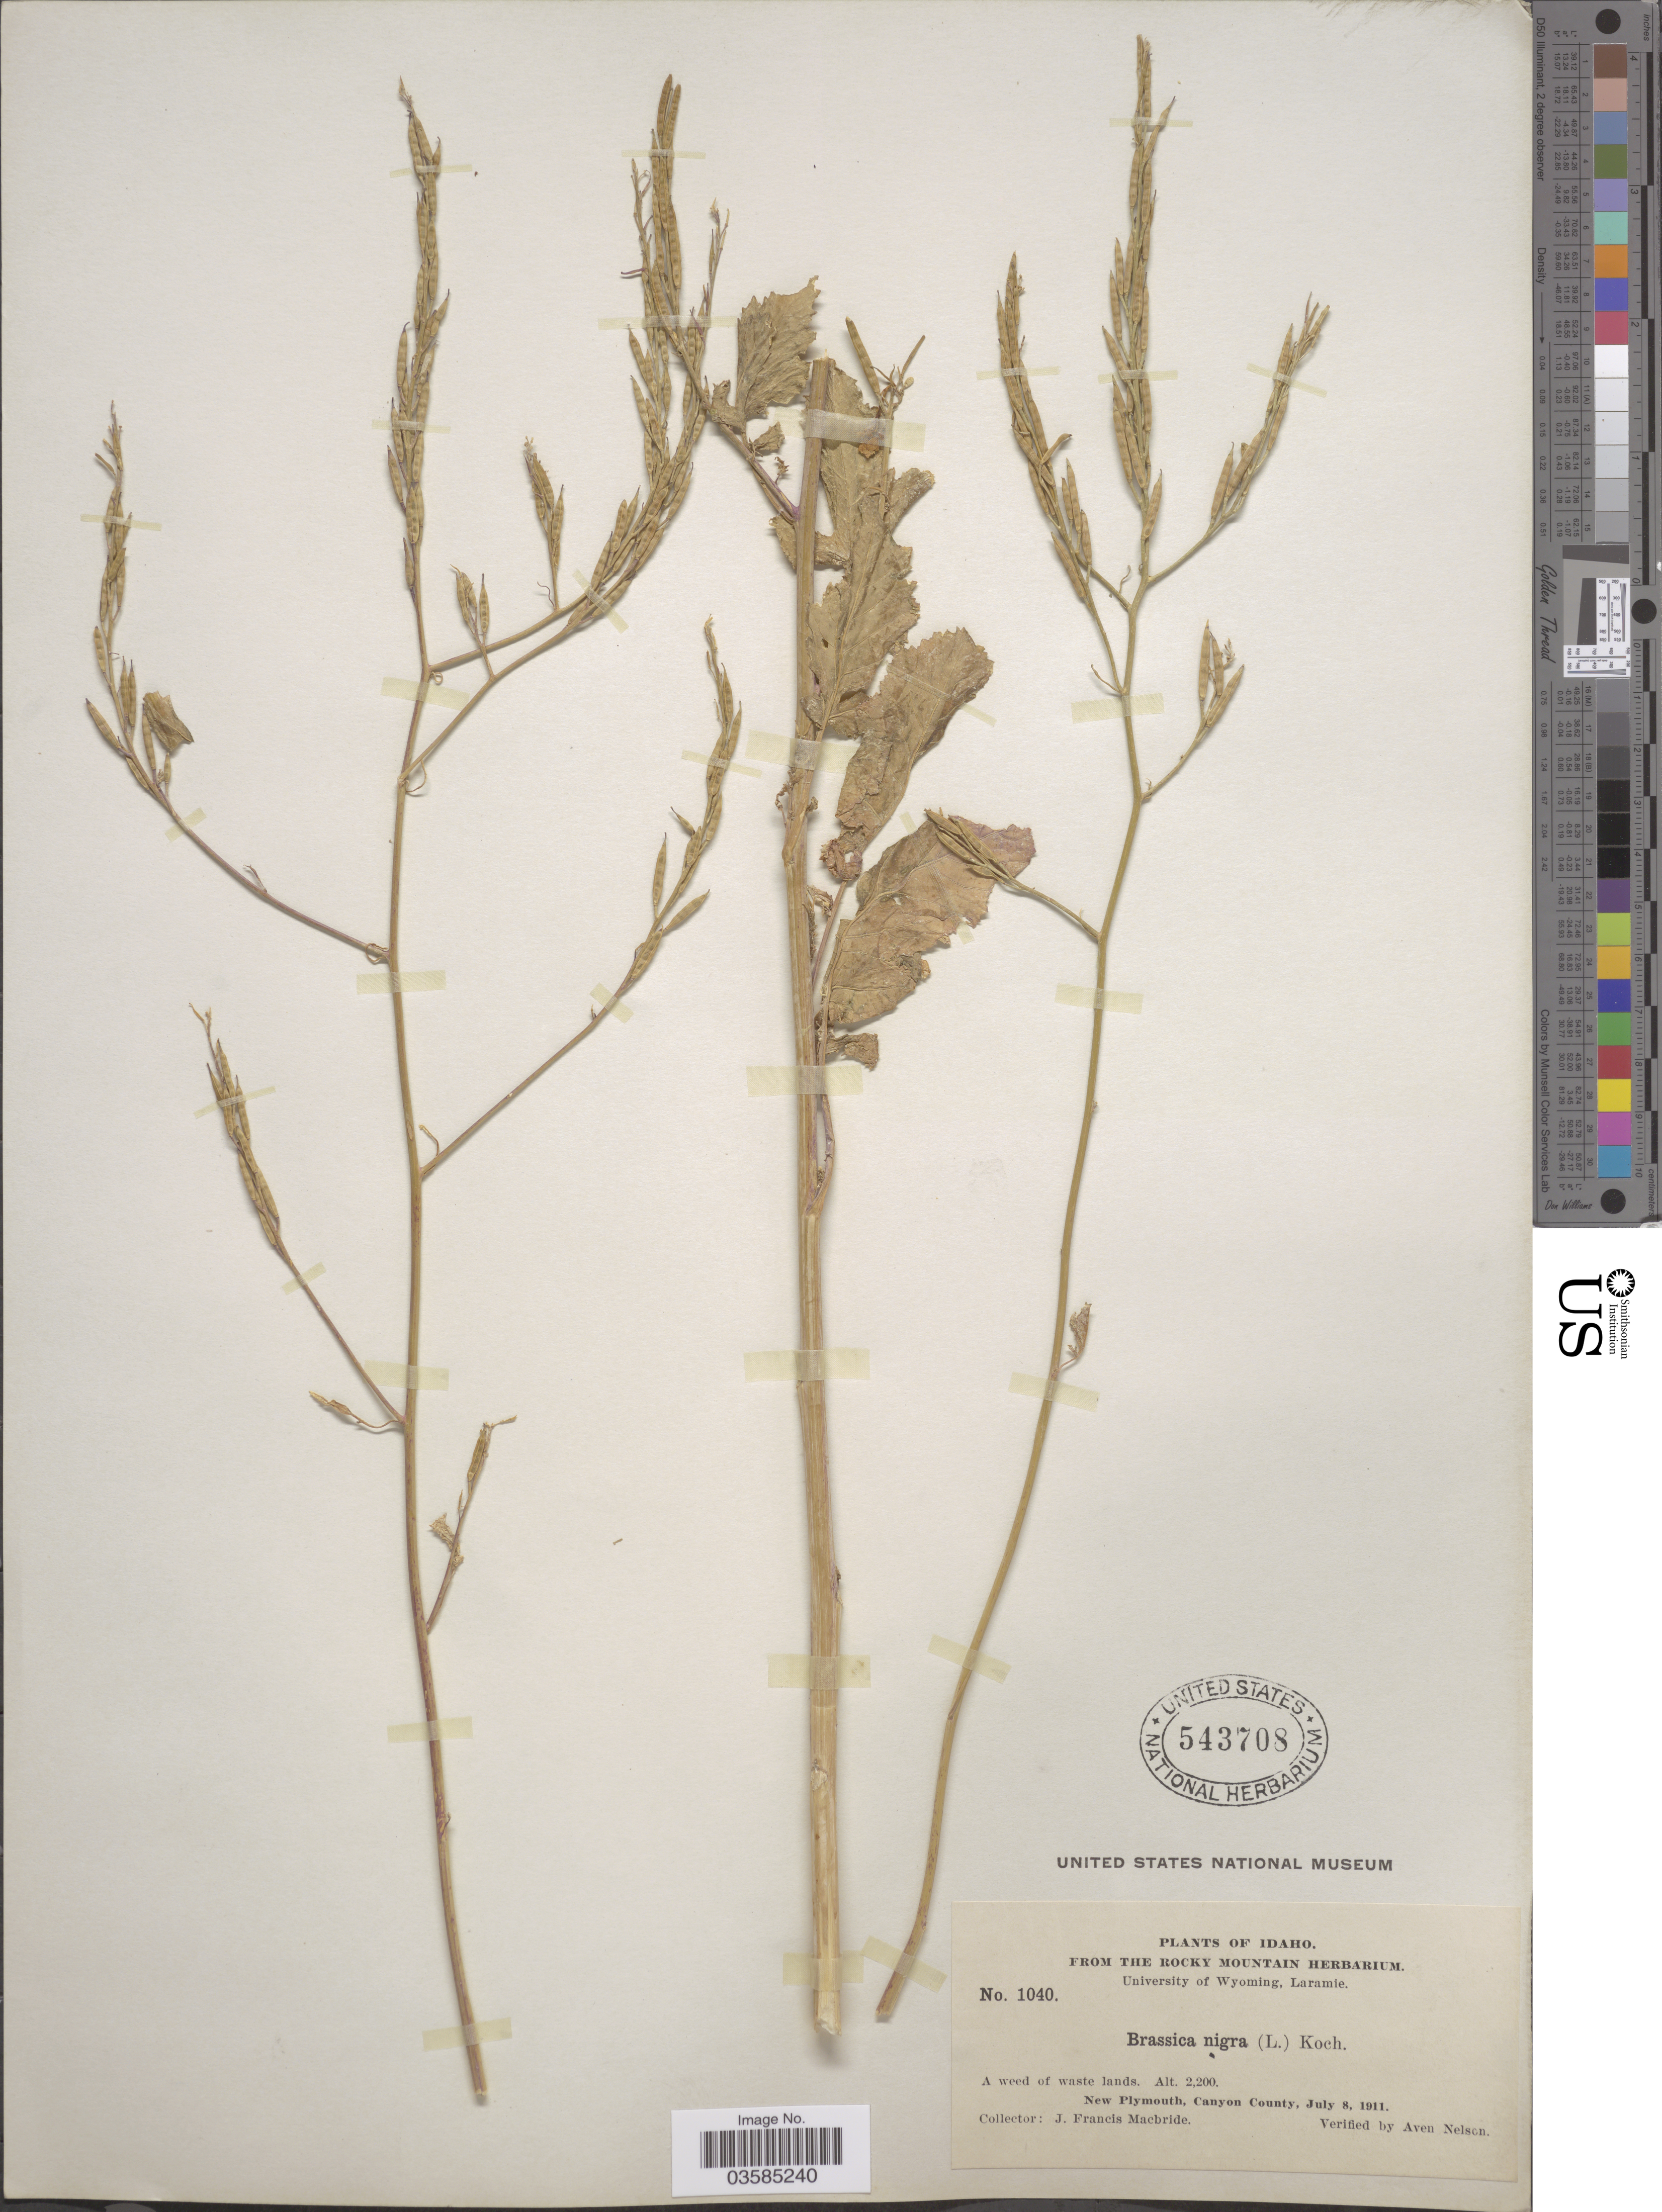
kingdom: Plantae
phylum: Tracheophyta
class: Magnoliopsida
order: Brassicales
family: Brassicaceae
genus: Brassica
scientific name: Brassica nigra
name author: (L.) W.D.J. Koch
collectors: J. F. Macbride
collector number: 1040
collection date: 1911-07-08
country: United States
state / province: Idaho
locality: New Plymouth, Canyon County.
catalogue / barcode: US 543708